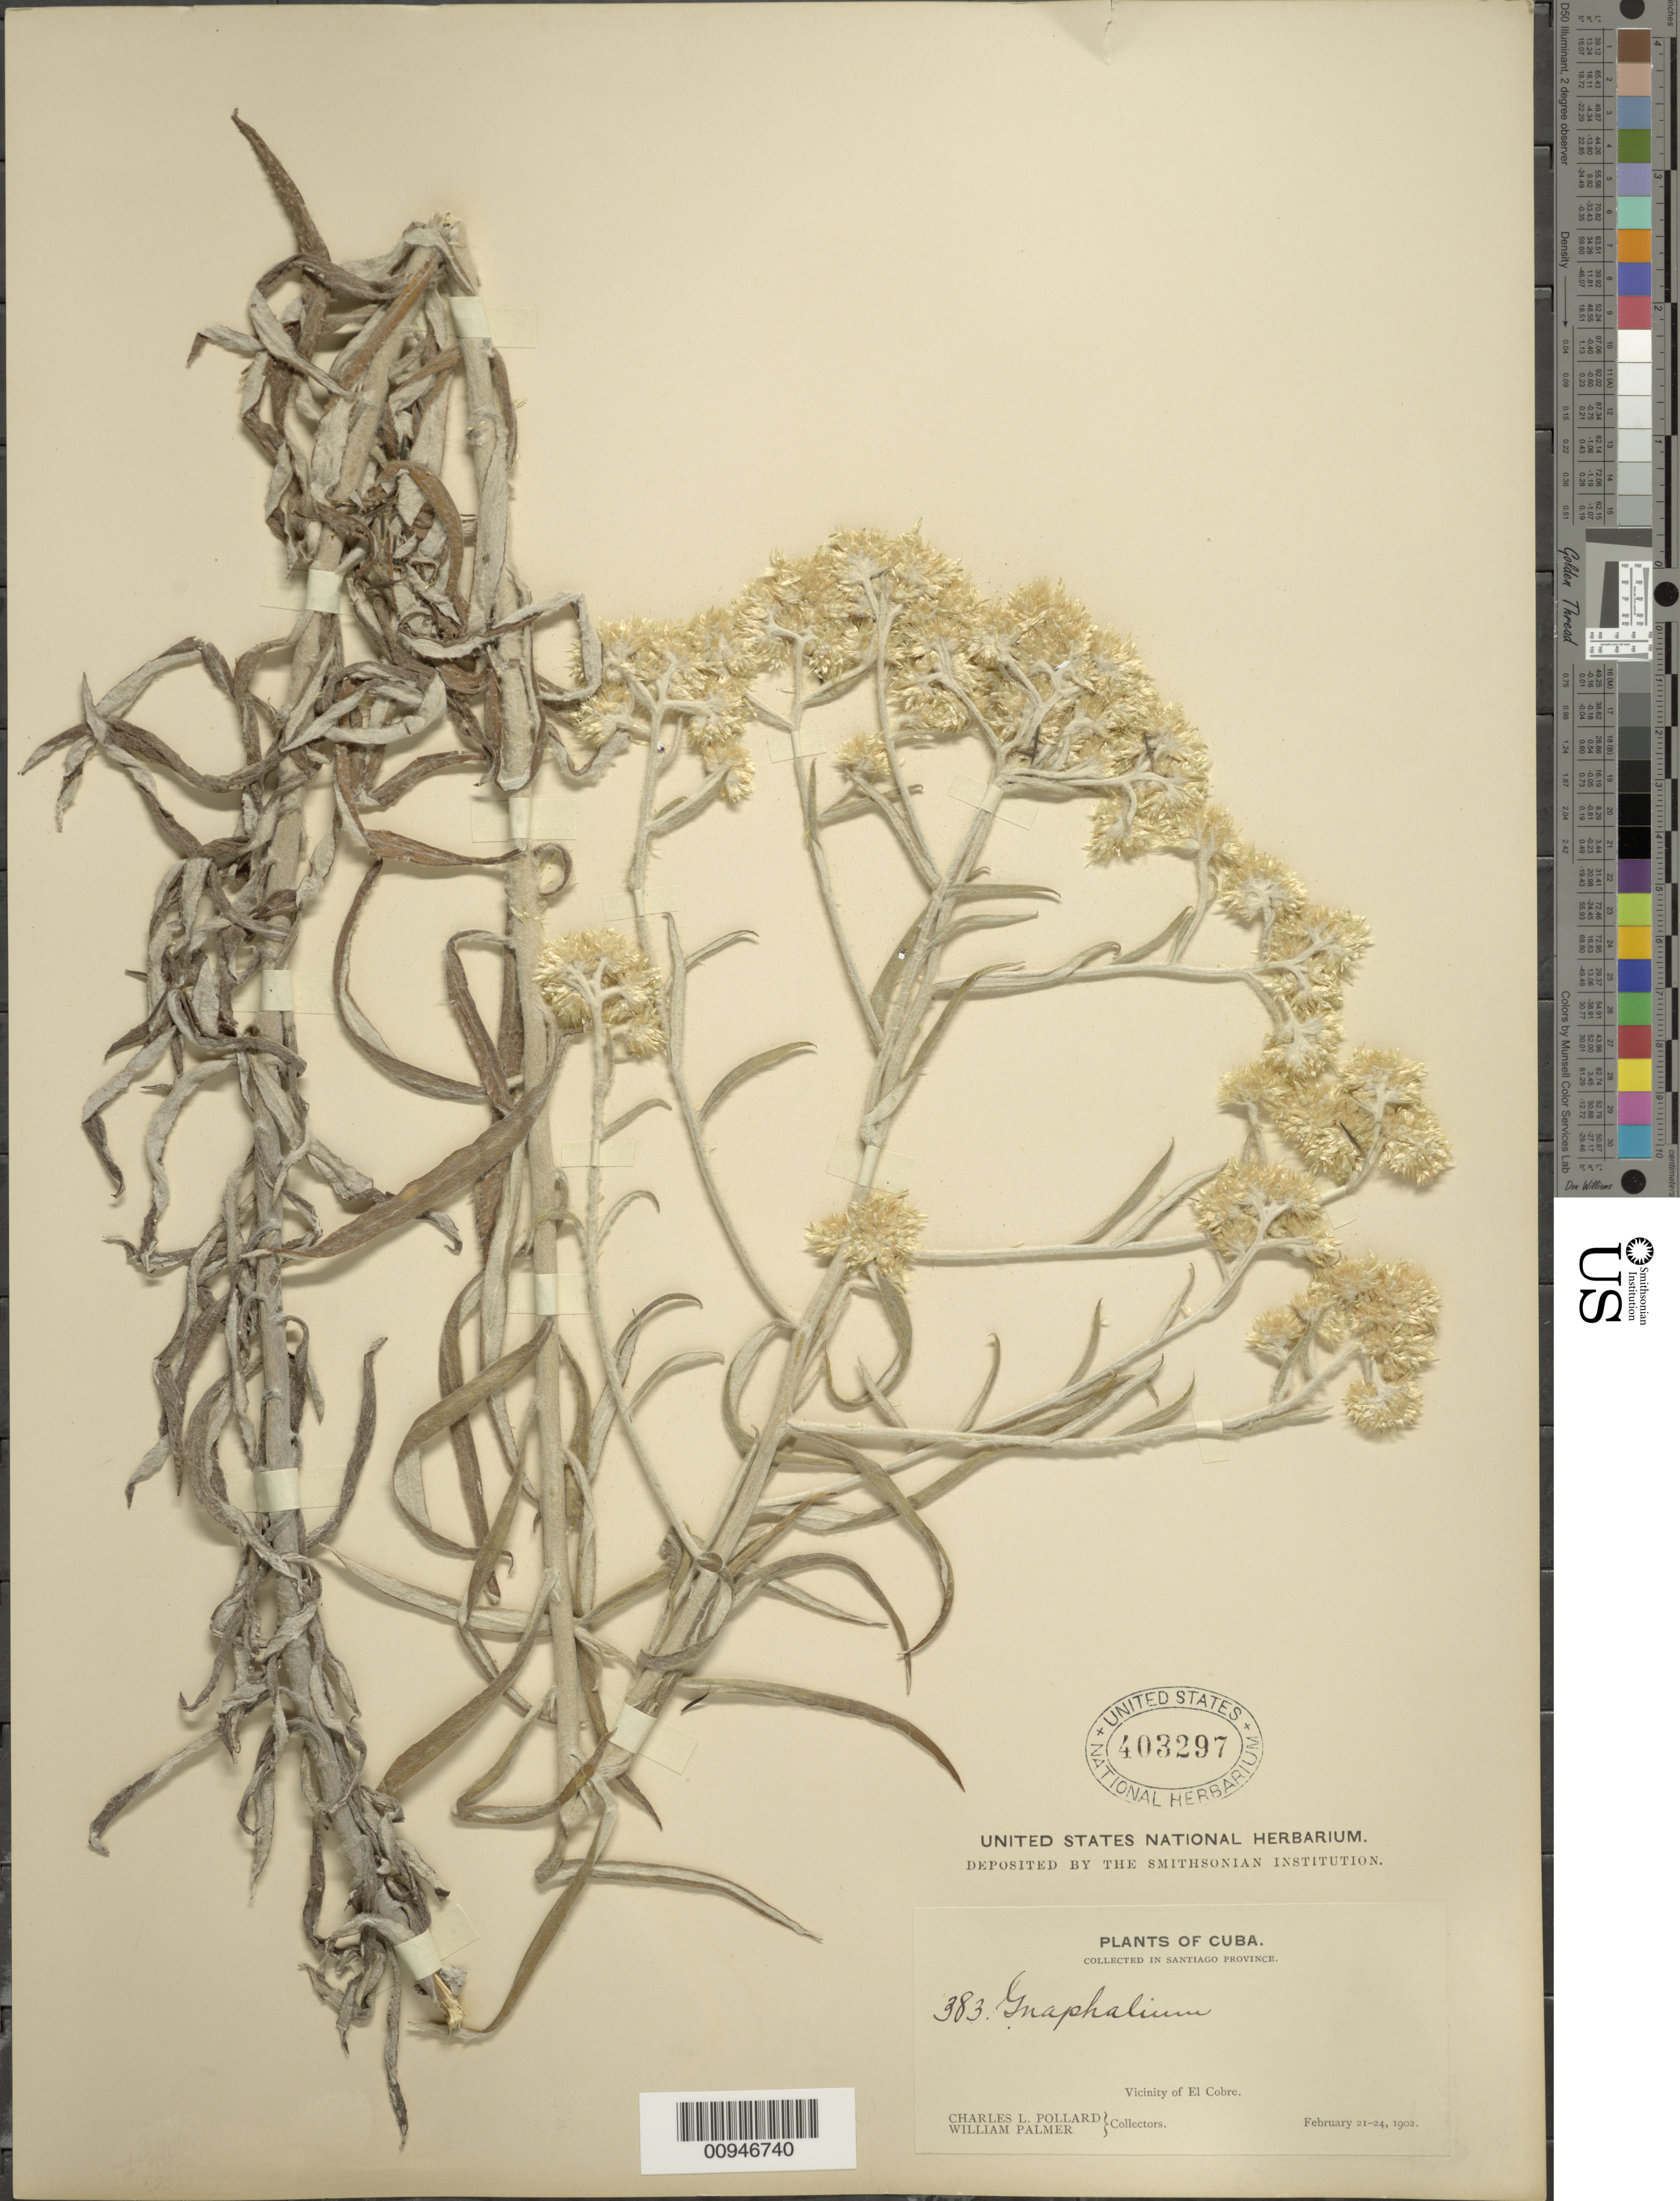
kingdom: Plantae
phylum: Tracheophyta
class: Magnoliopsida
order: Asterales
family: Asteraceae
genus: Pseudognaphalium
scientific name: Pseudognaphalium attenuatum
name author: (DC.) Anderb.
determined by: Nesom, Guy L.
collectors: C. L. Pollard & W. Palmer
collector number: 383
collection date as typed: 21 Feb 1902 to 24 Feb 1902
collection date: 1902-02-21/1902-02-24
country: Cuba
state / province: Oriente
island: Cuba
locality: Vicinity of El Cobre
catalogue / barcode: US 403297